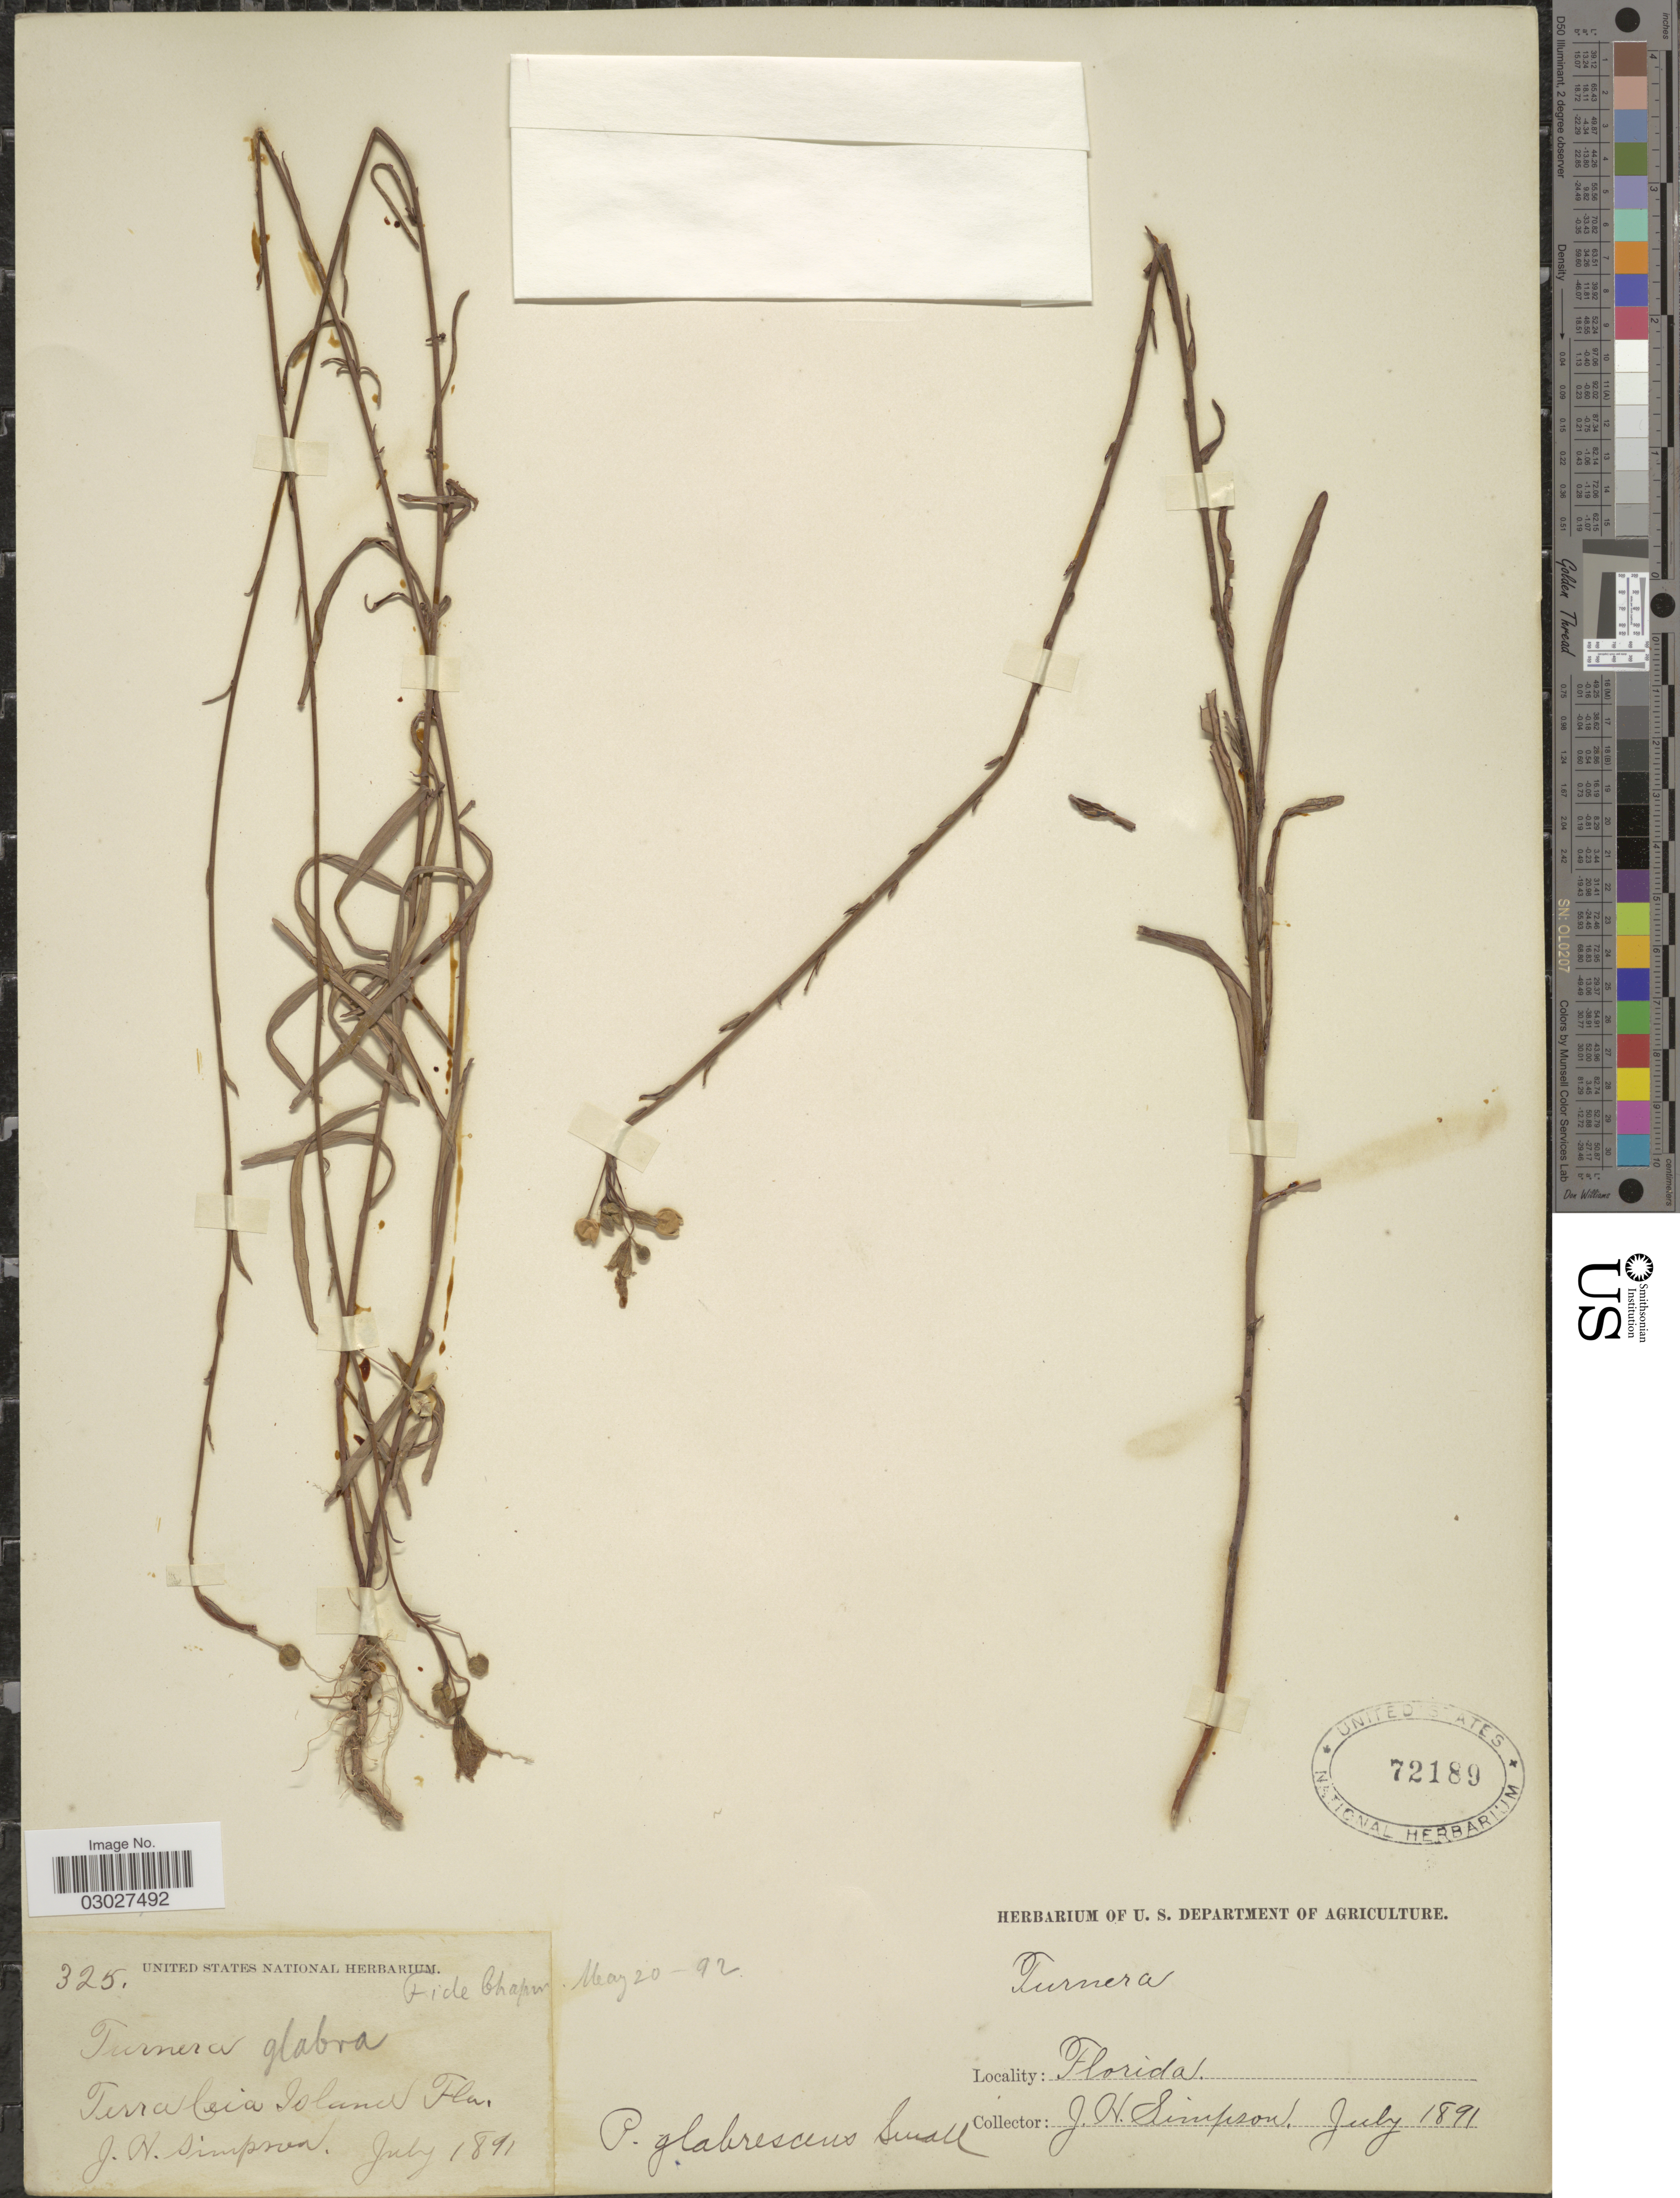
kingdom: Plantae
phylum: Tracheophyta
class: Magnoliopsida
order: Malpighiales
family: Turneraceae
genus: Piriqueta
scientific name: Piriqueta cistoides subsp. caroliniana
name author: (Walter) Arbo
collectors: J. H. Simpson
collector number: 325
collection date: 1891-07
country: United States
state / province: Florida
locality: Terra Ceia Island.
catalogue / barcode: US 72189